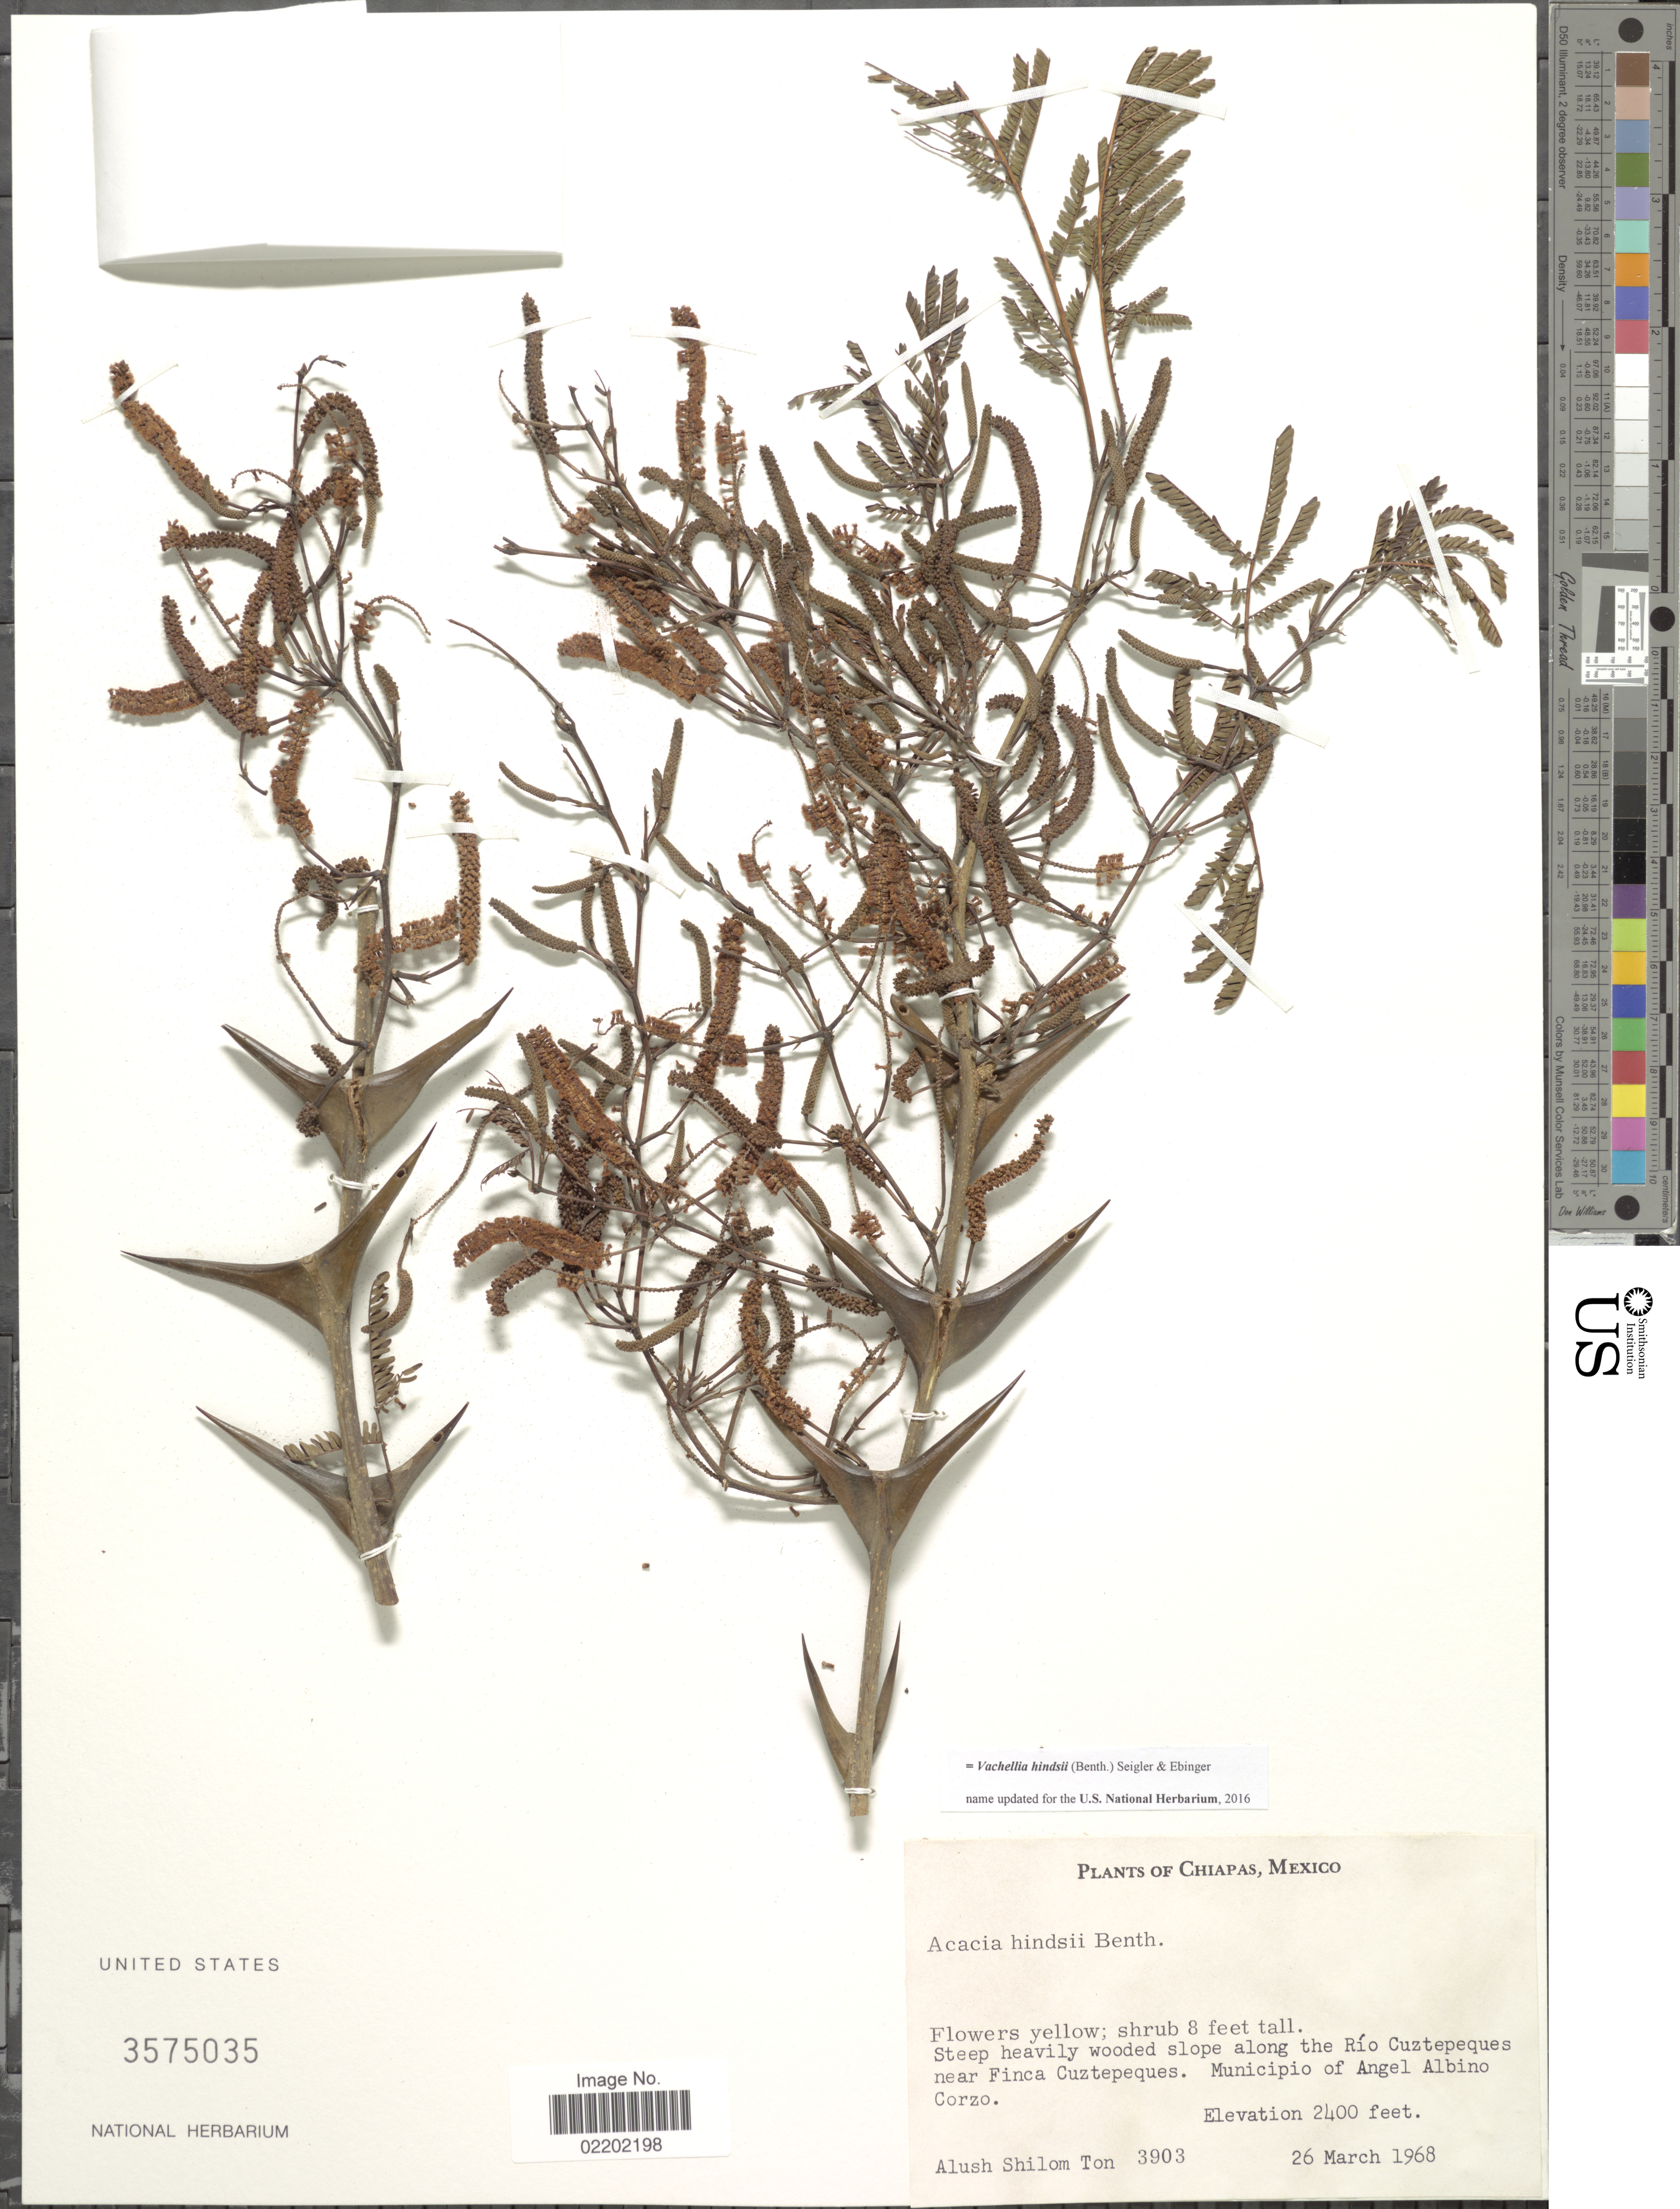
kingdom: Plantae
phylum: Tracheophyta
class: Magnoliopsida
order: Fabales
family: Fabaceae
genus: Vachellia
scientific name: Vachellia hindsii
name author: (Benth.) Seigler & Ebinger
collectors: A. M. Ton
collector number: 3903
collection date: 1968-03-26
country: Mexico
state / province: Chiapas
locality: Steep heavily wooded slope along the Río Cuztepeques near Fiinca Cuztepeques. Municipio of Angel Albino Corzo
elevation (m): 732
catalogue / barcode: US 3575035